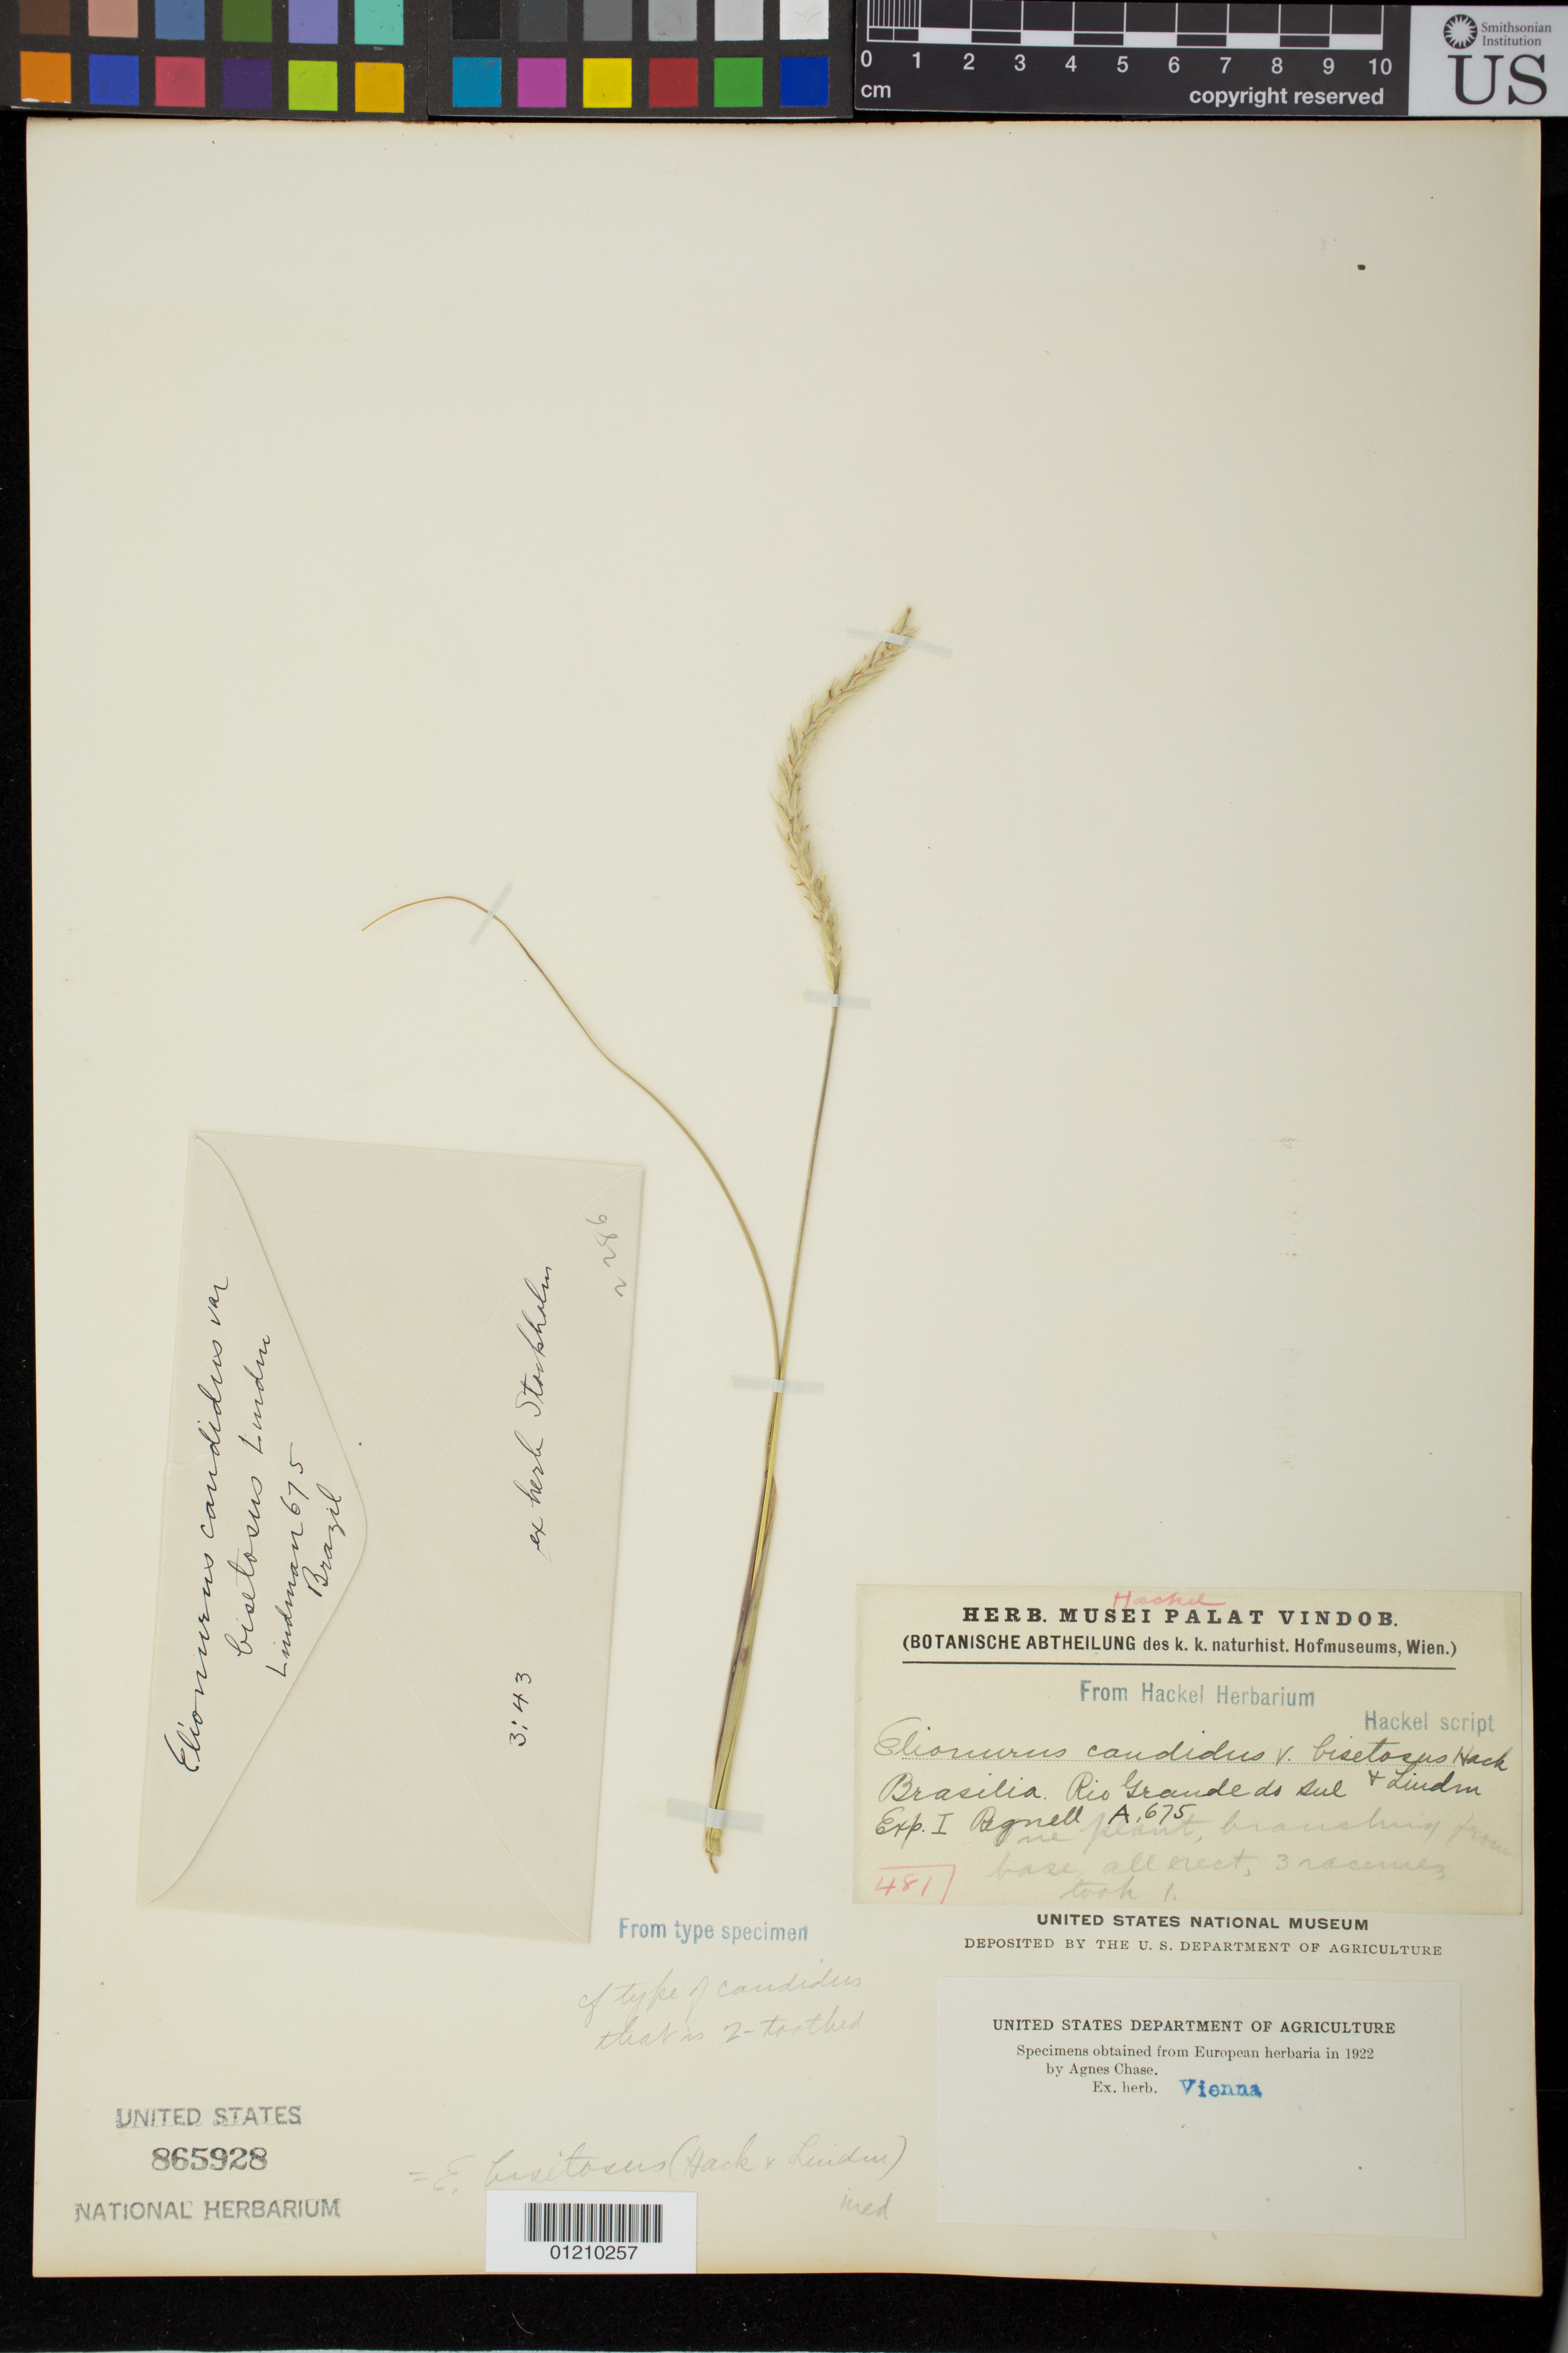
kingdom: Plantae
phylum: Tracheophyta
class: Liliopsida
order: Poales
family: Poaceae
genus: Elionurus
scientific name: Elionurus candidus var. bisetosis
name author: Hack. & Lindm.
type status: Isotype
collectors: A. F. Regnell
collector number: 675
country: Brazil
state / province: Rio Grande do Sul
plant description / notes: Fragmentary material of type specimen ex herb. Vienna.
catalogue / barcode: US 865928